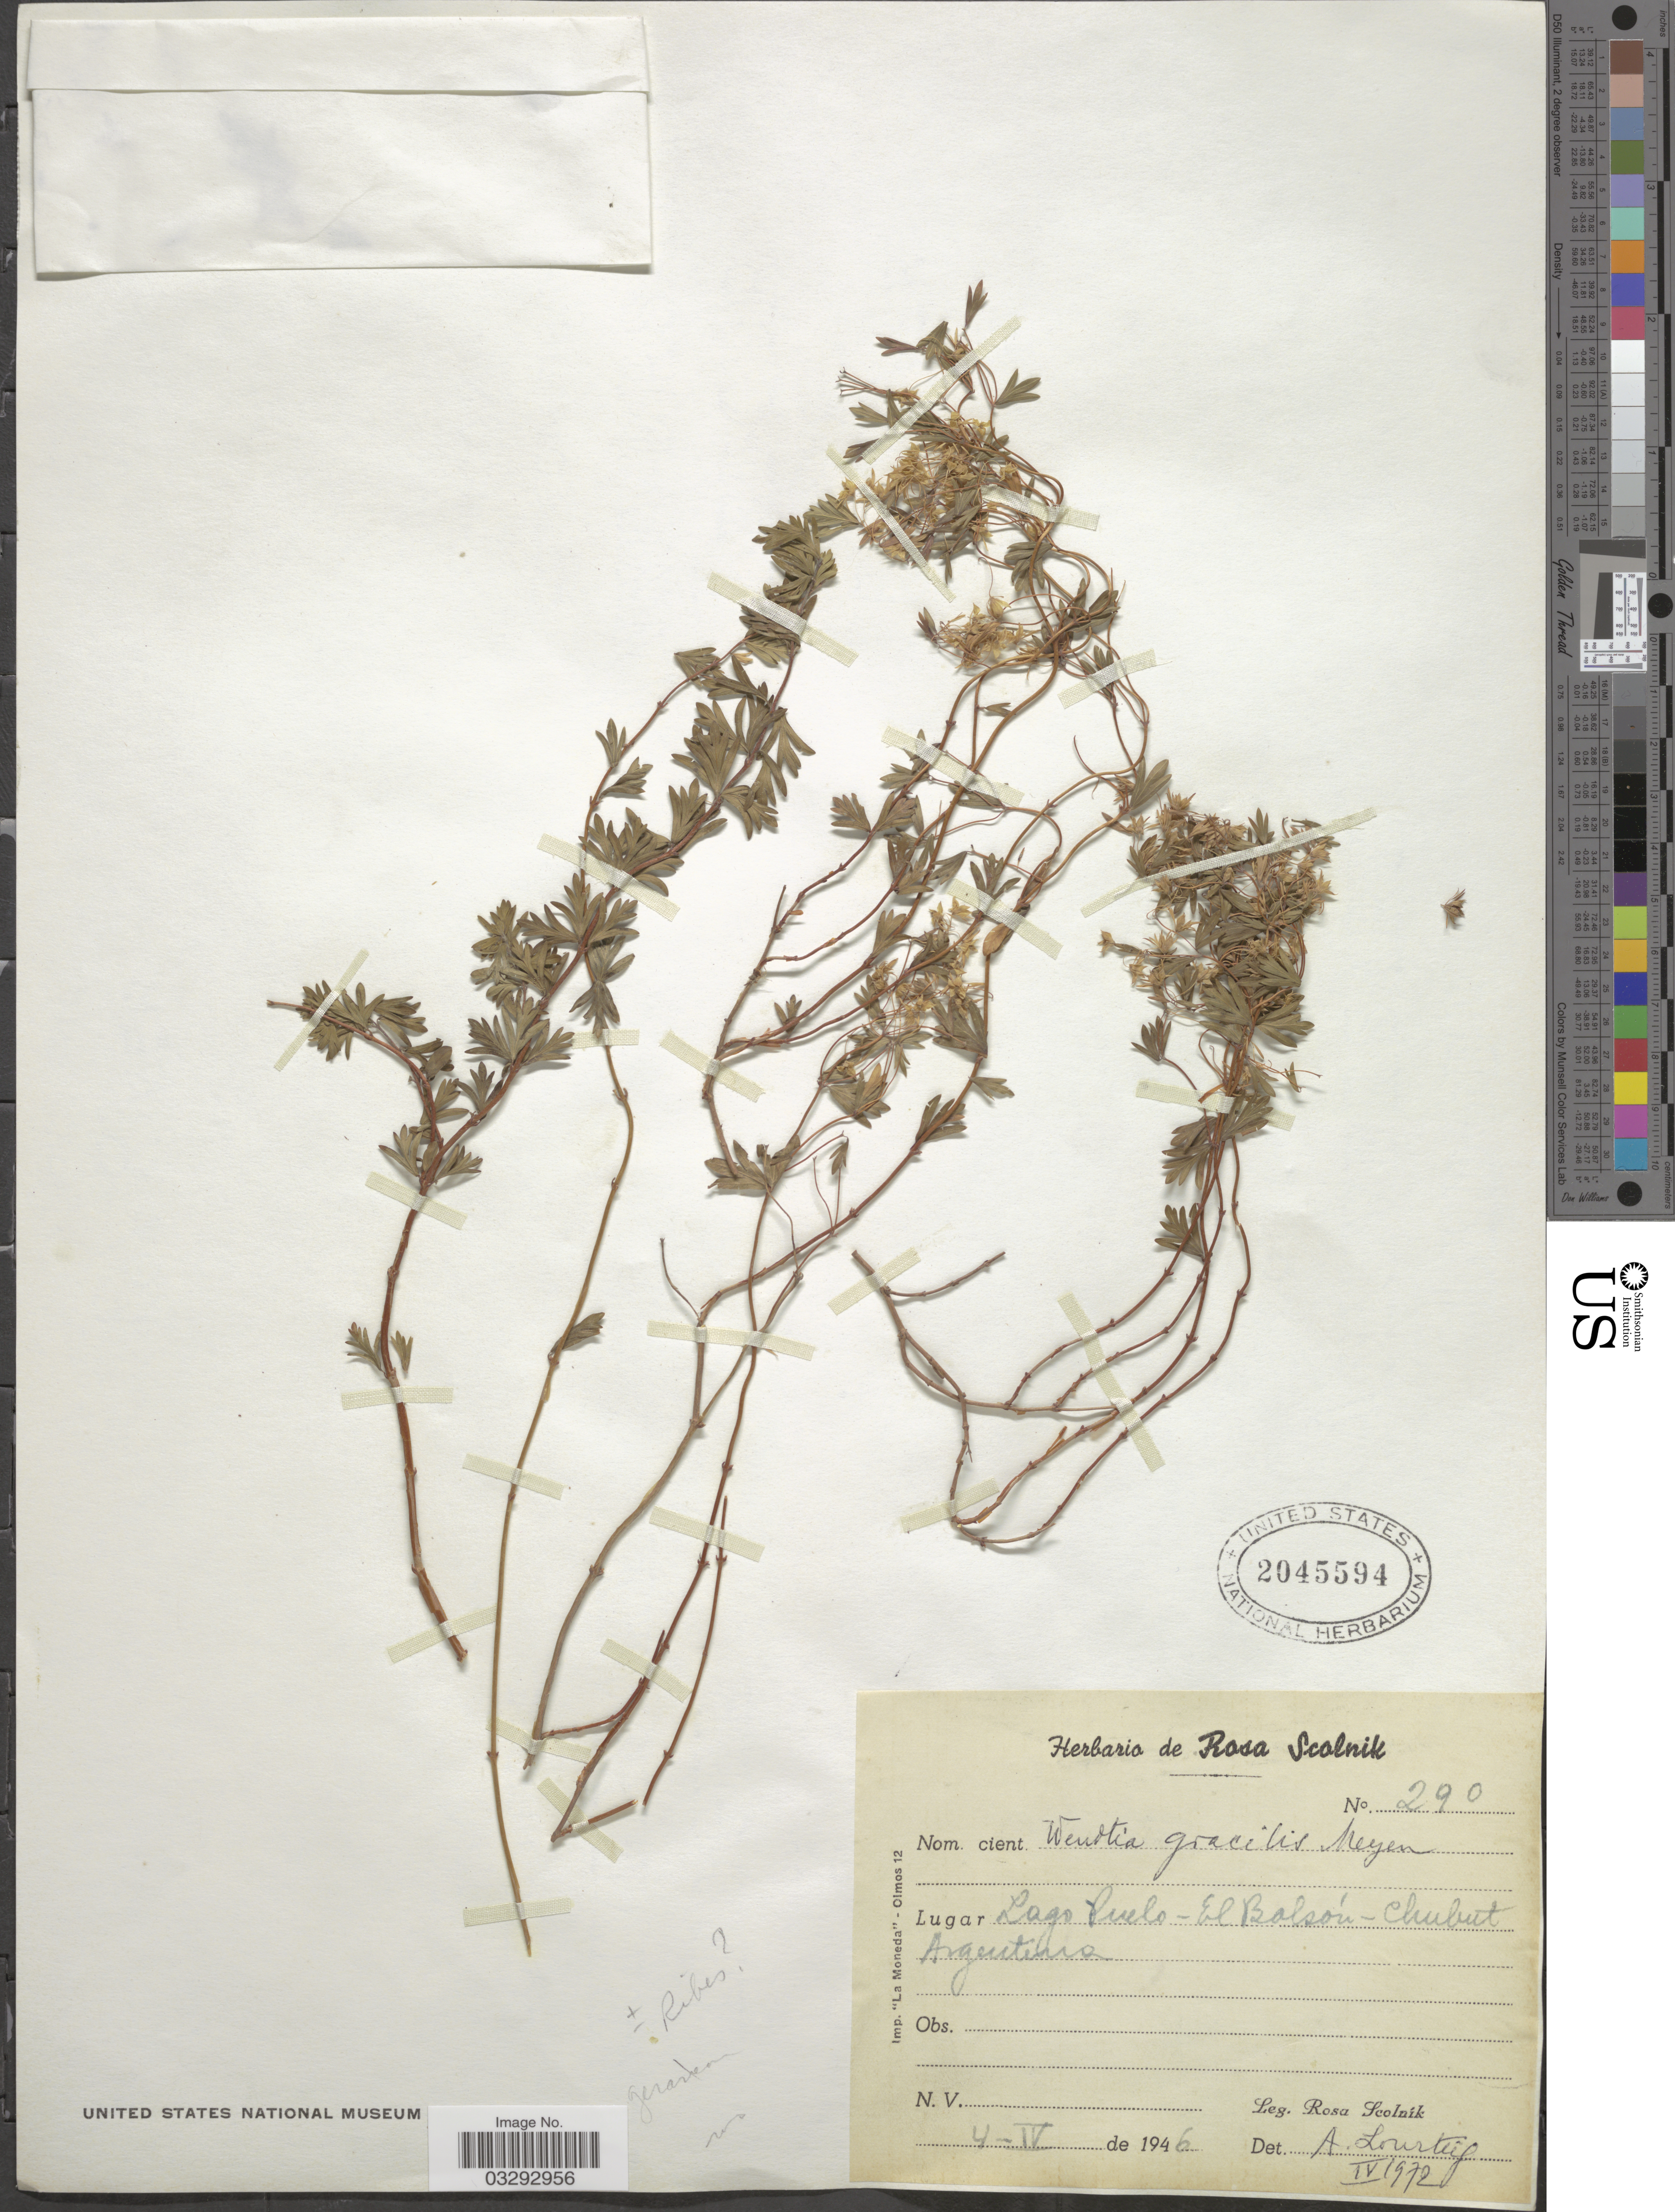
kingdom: Plantae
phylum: Tracheophyta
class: Magnoliopsida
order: Geraniales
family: Vivianiaceae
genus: Wendtia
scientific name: Wendtia gracilis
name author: Meyen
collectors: R. Scolnik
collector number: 290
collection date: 1946-04-04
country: Argentina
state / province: Chubut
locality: Lago Puelo - El Bolsón - Chubut.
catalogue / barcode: US 2045594